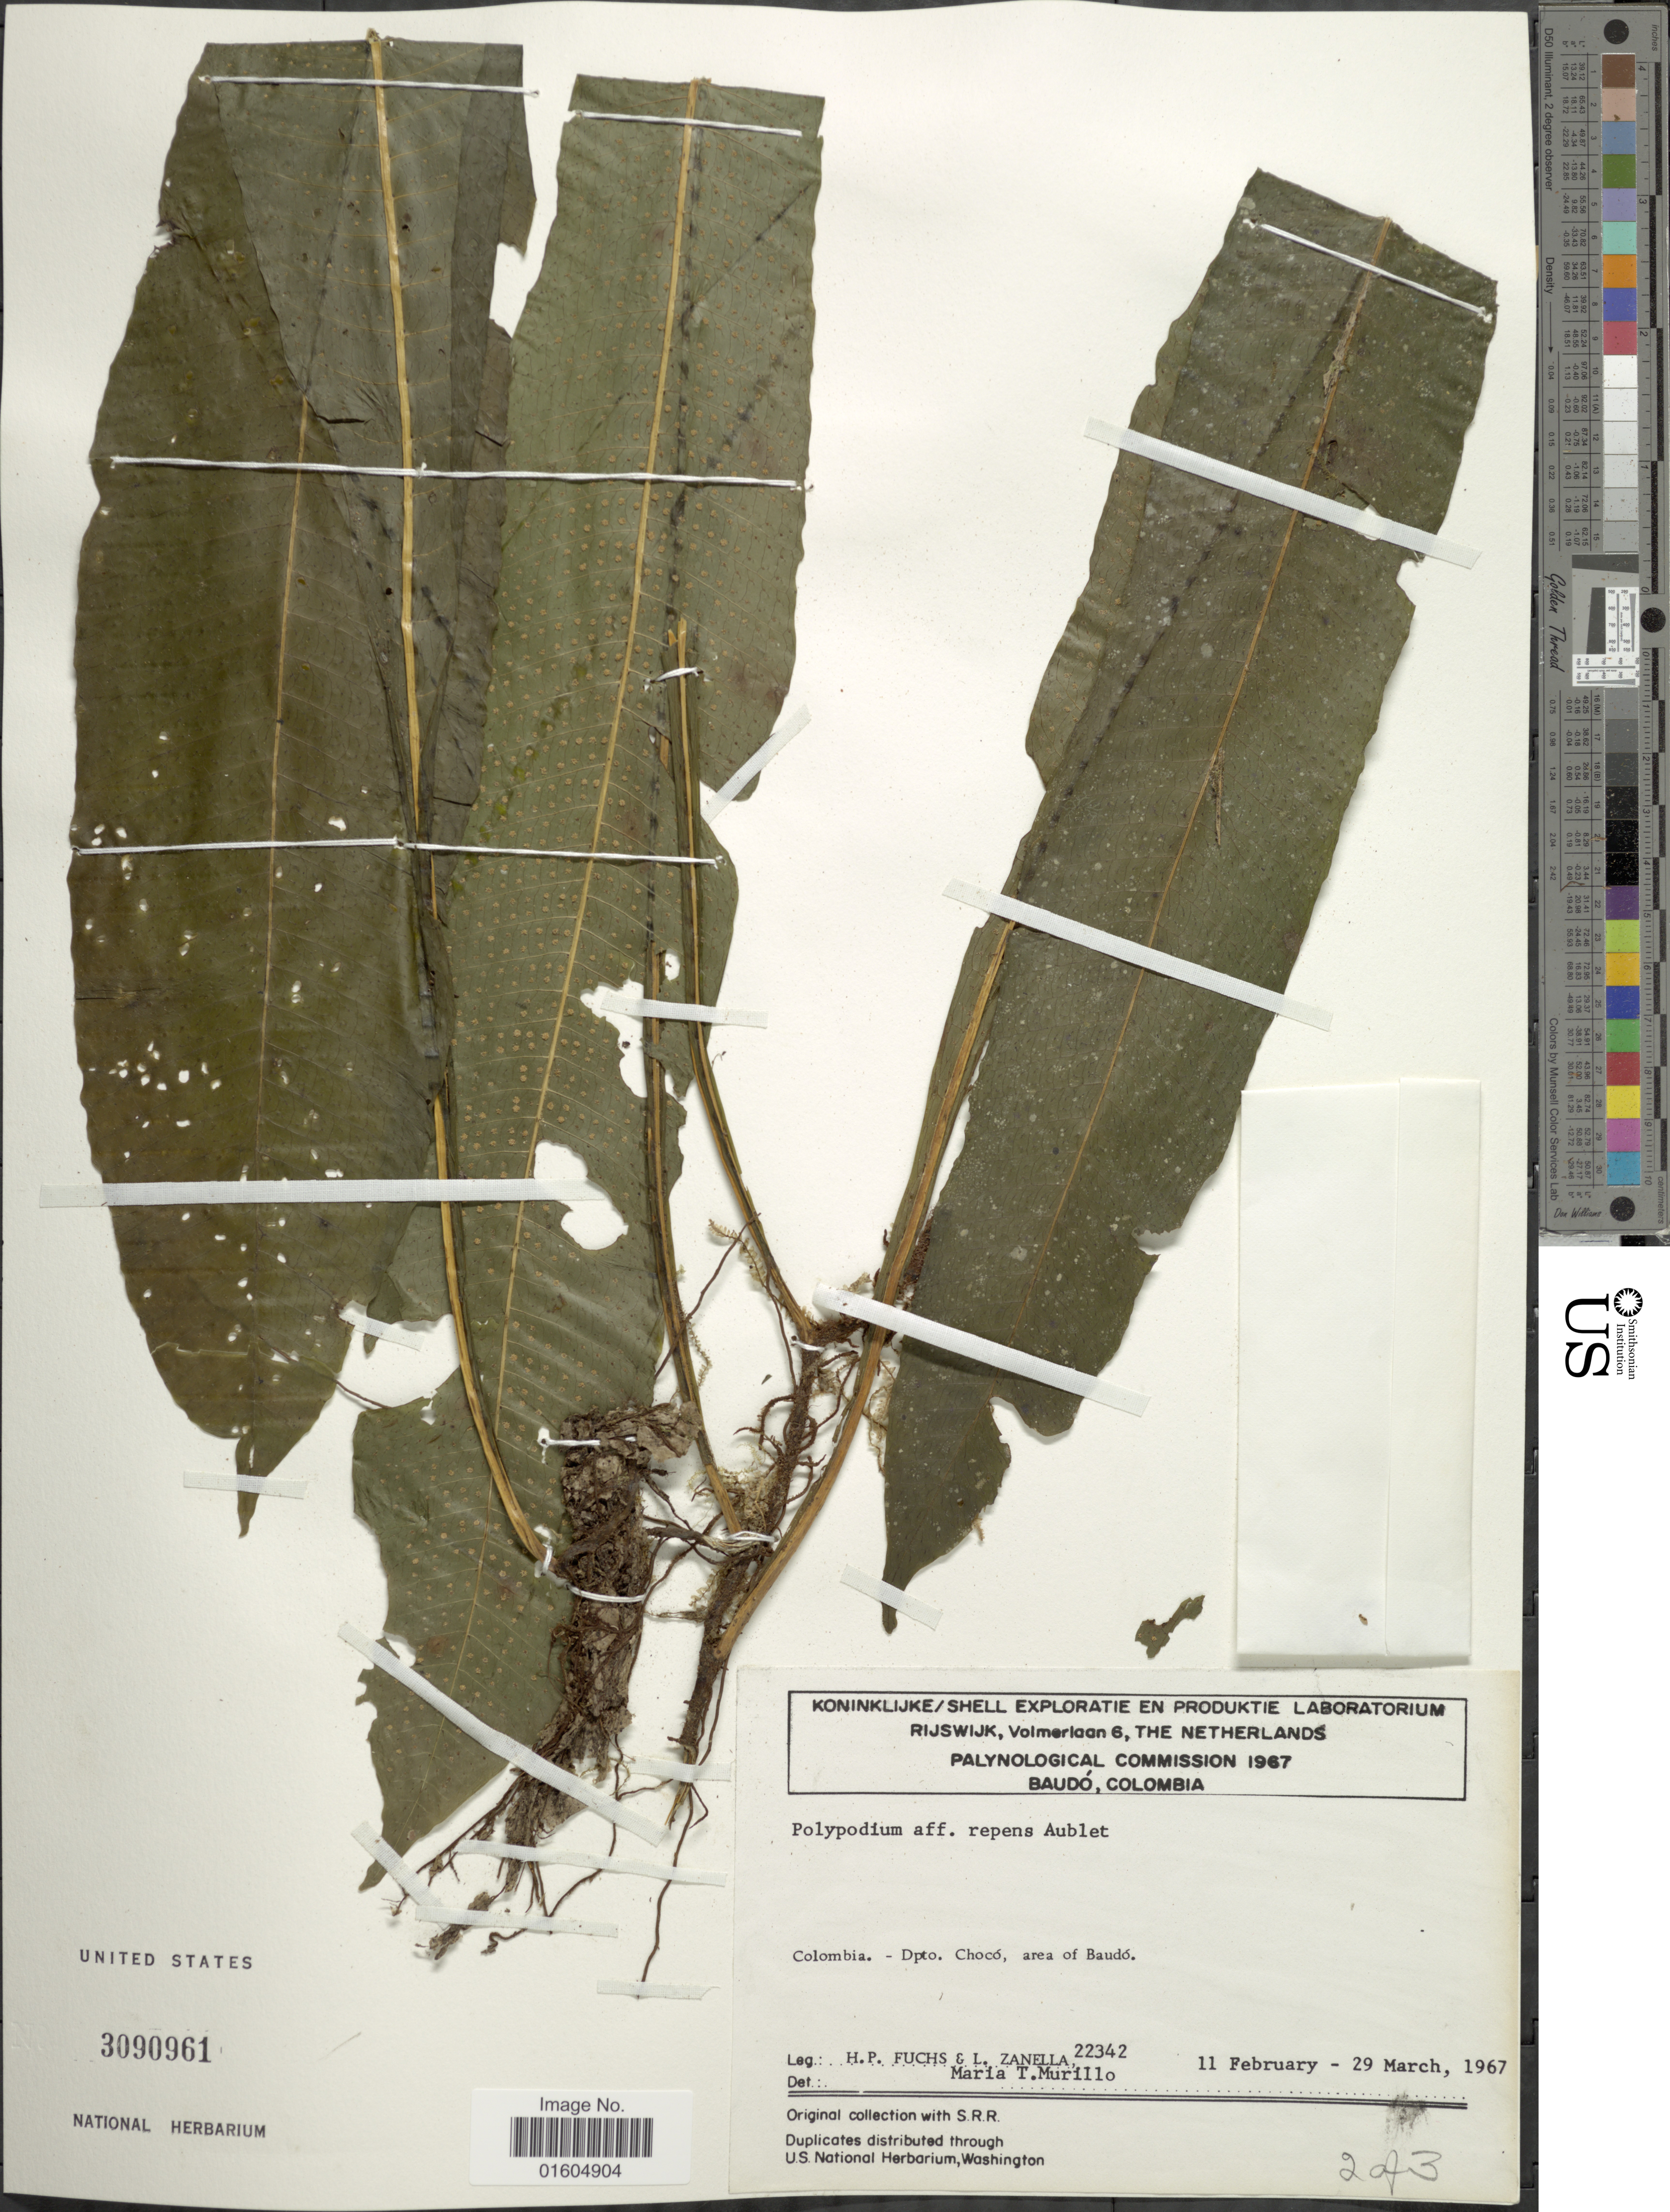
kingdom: Plantae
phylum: Tracheophyta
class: Polypodiopsida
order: Polypodiales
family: Polypodiaceae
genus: Campyloneurum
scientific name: Campyloneurum repens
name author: (Aubl.) C. Presl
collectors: H. P. Fuchs & L. Zanella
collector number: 22342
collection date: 1967-02-11/1967-03-29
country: Colombia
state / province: Chocó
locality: Colombia.- Dpto. Choco, area of Baudo.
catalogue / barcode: US 3090961